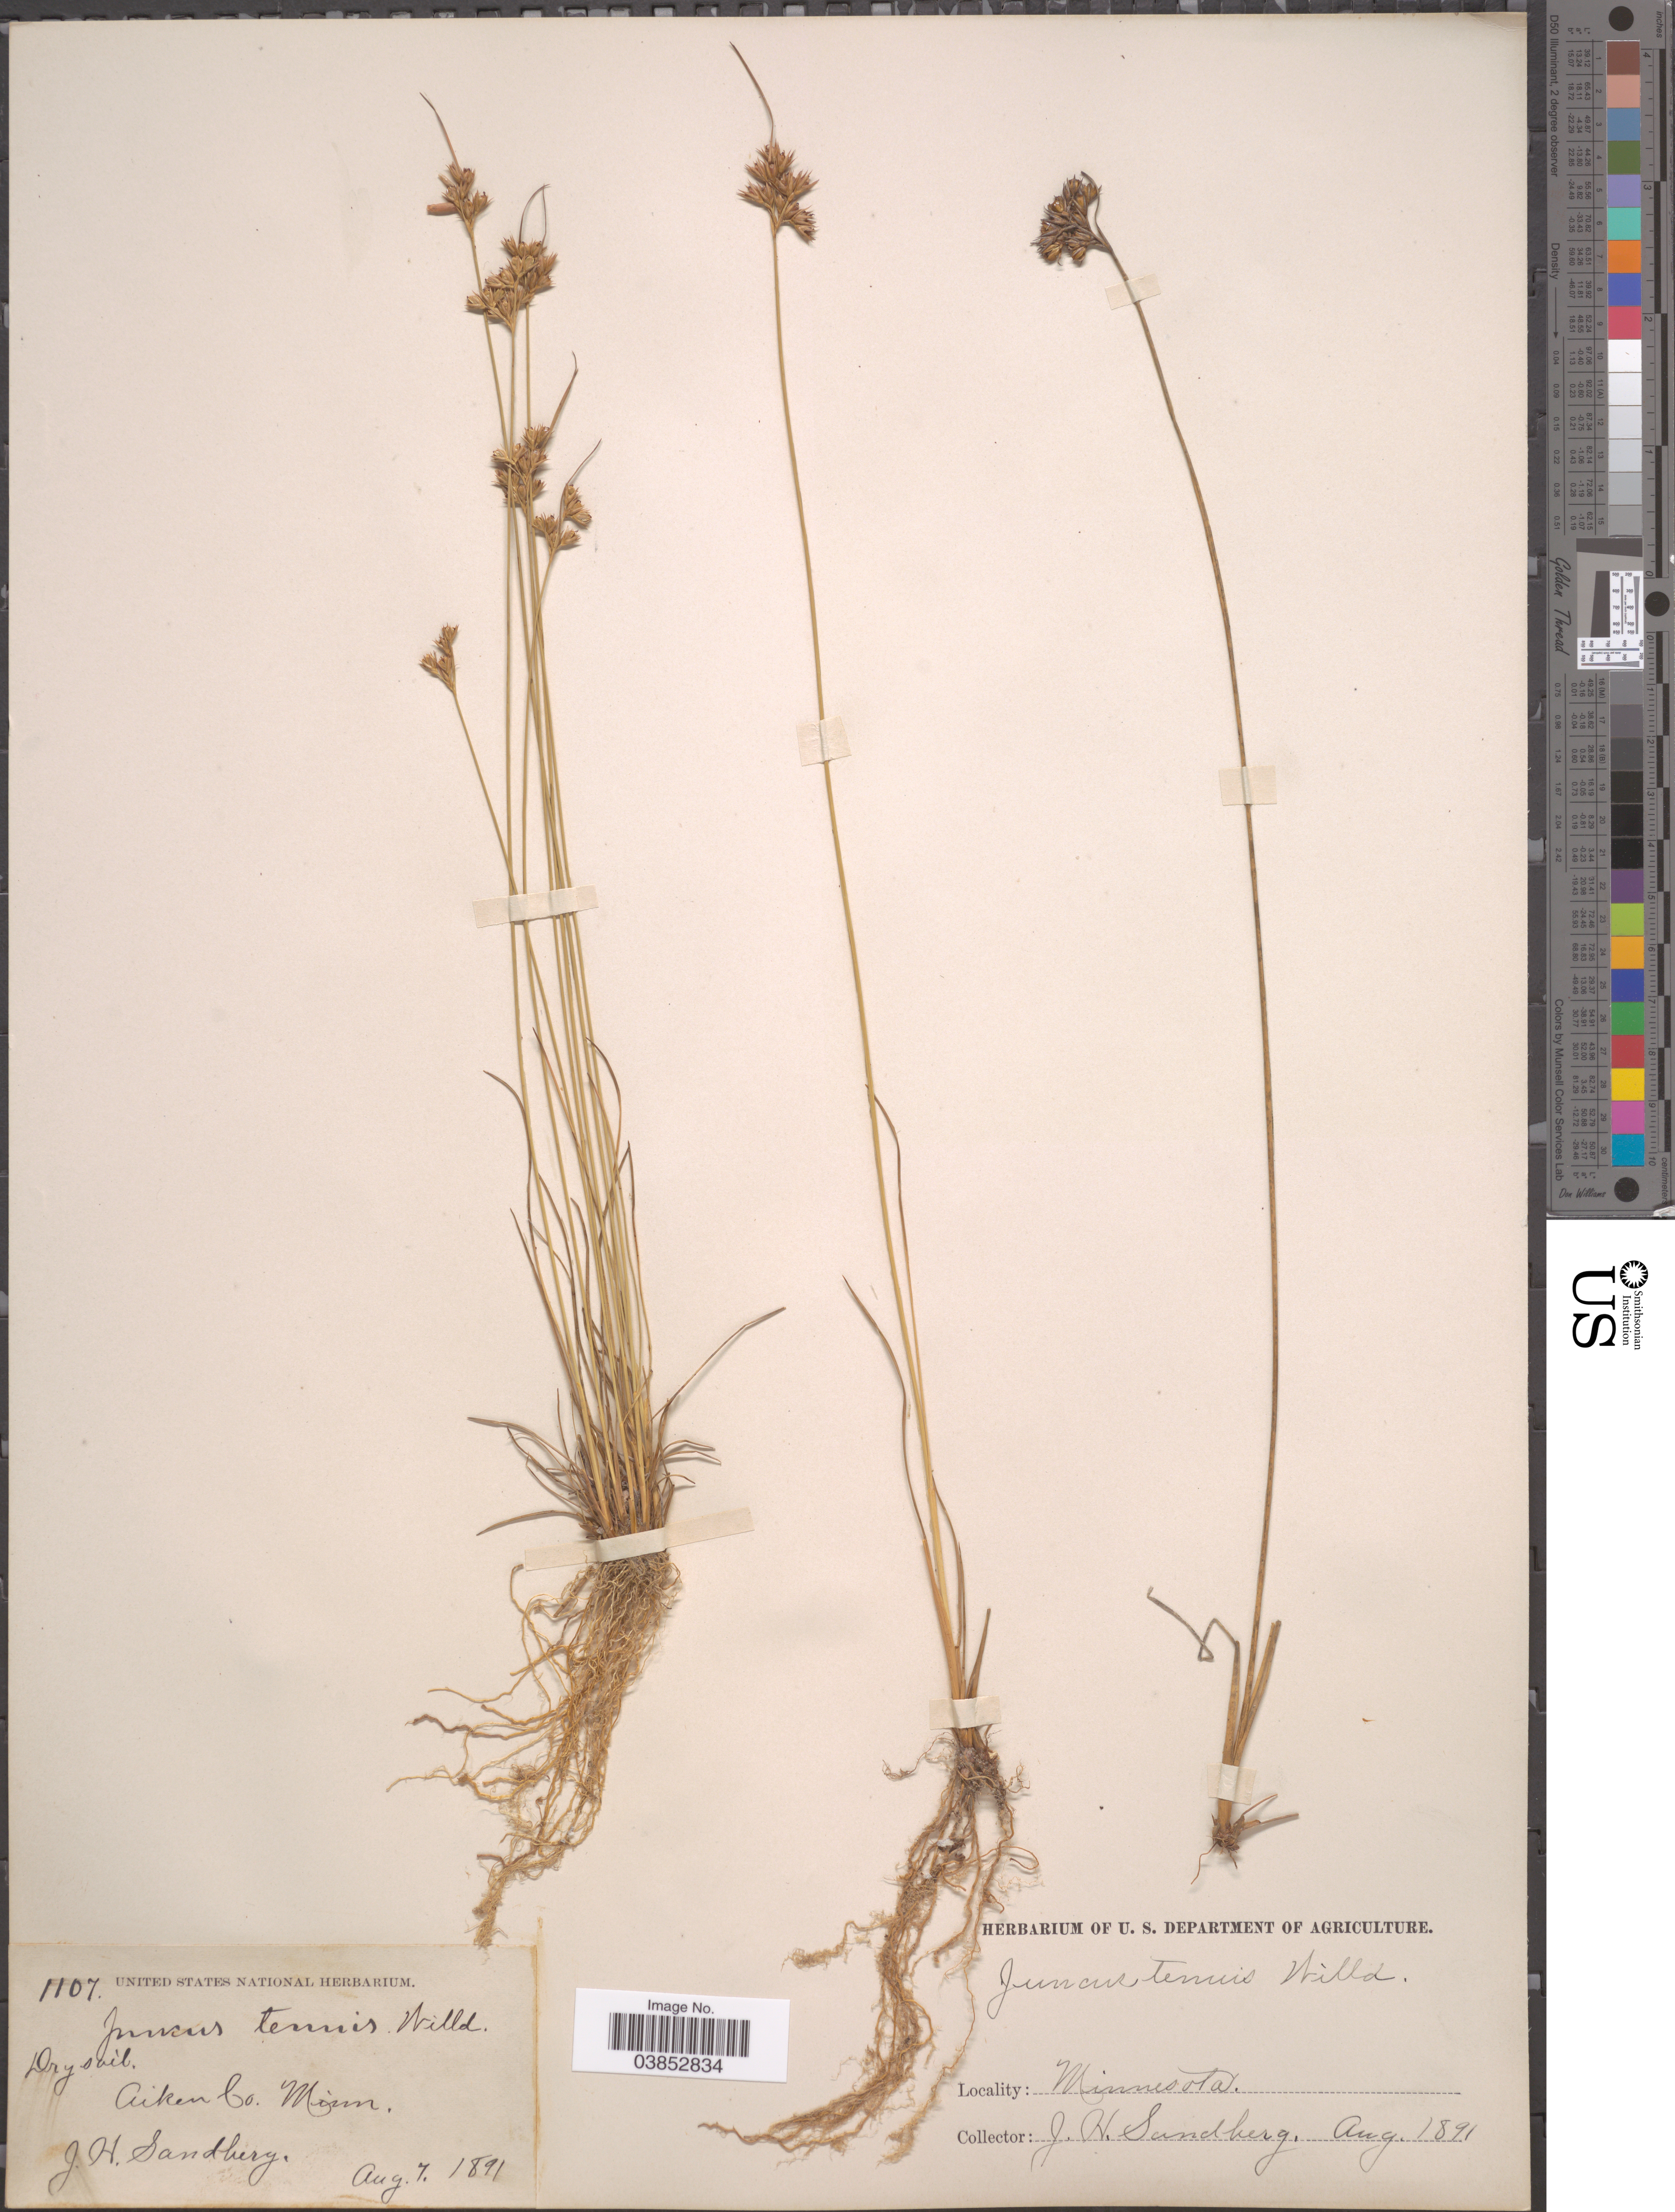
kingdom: Plantae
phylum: Tracheophyta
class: Liliopsida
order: Poales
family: Juncaceae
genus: Juncus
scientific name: Juncus dudleyi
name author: Wiegand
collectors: J. H. Sandberg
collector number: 1107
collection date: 1891-08-07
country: United States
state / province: Minnesota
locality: Aiken Co.